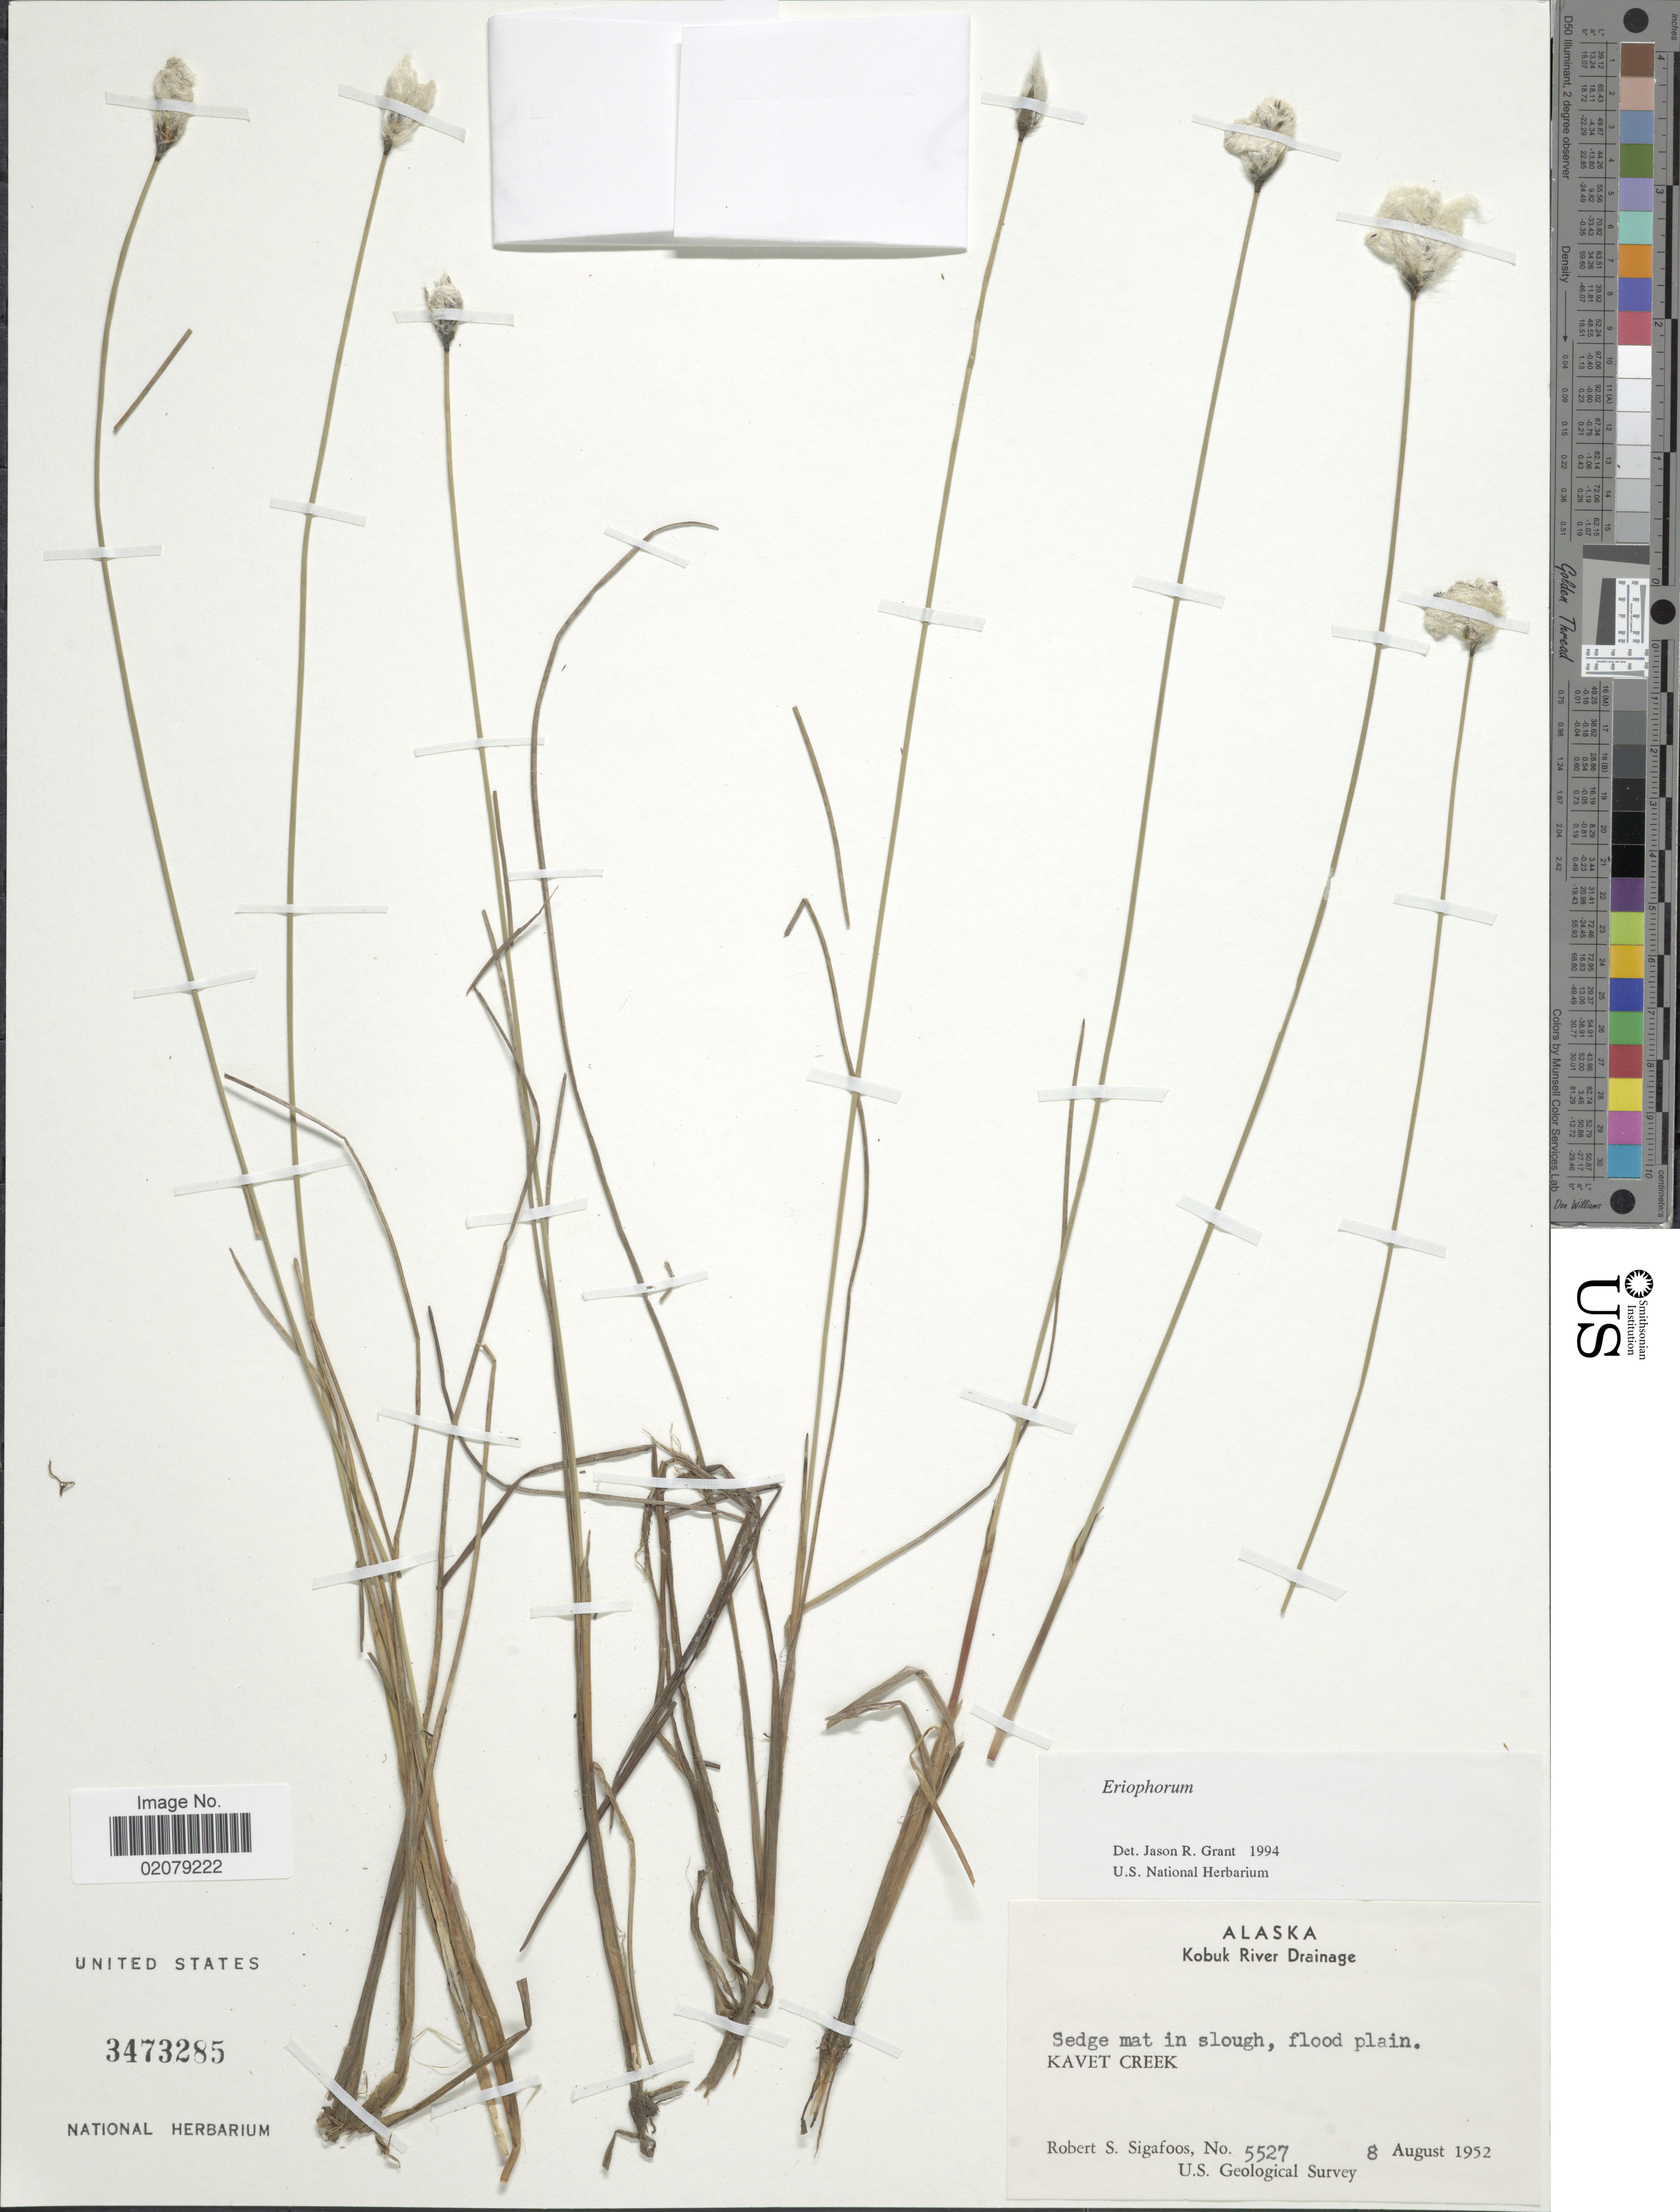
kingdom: Plantae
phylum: Tracheophyta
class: Liliopsida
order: Poales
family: Cyperaceae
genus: Eriophorum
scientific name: Eriophorum sp.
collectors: R. Sigafoos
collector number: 5527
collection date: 1952-08-08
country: United States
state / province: Alaska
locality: Kobuk River Drainag, Kavet Creek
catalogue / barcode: US 3473285